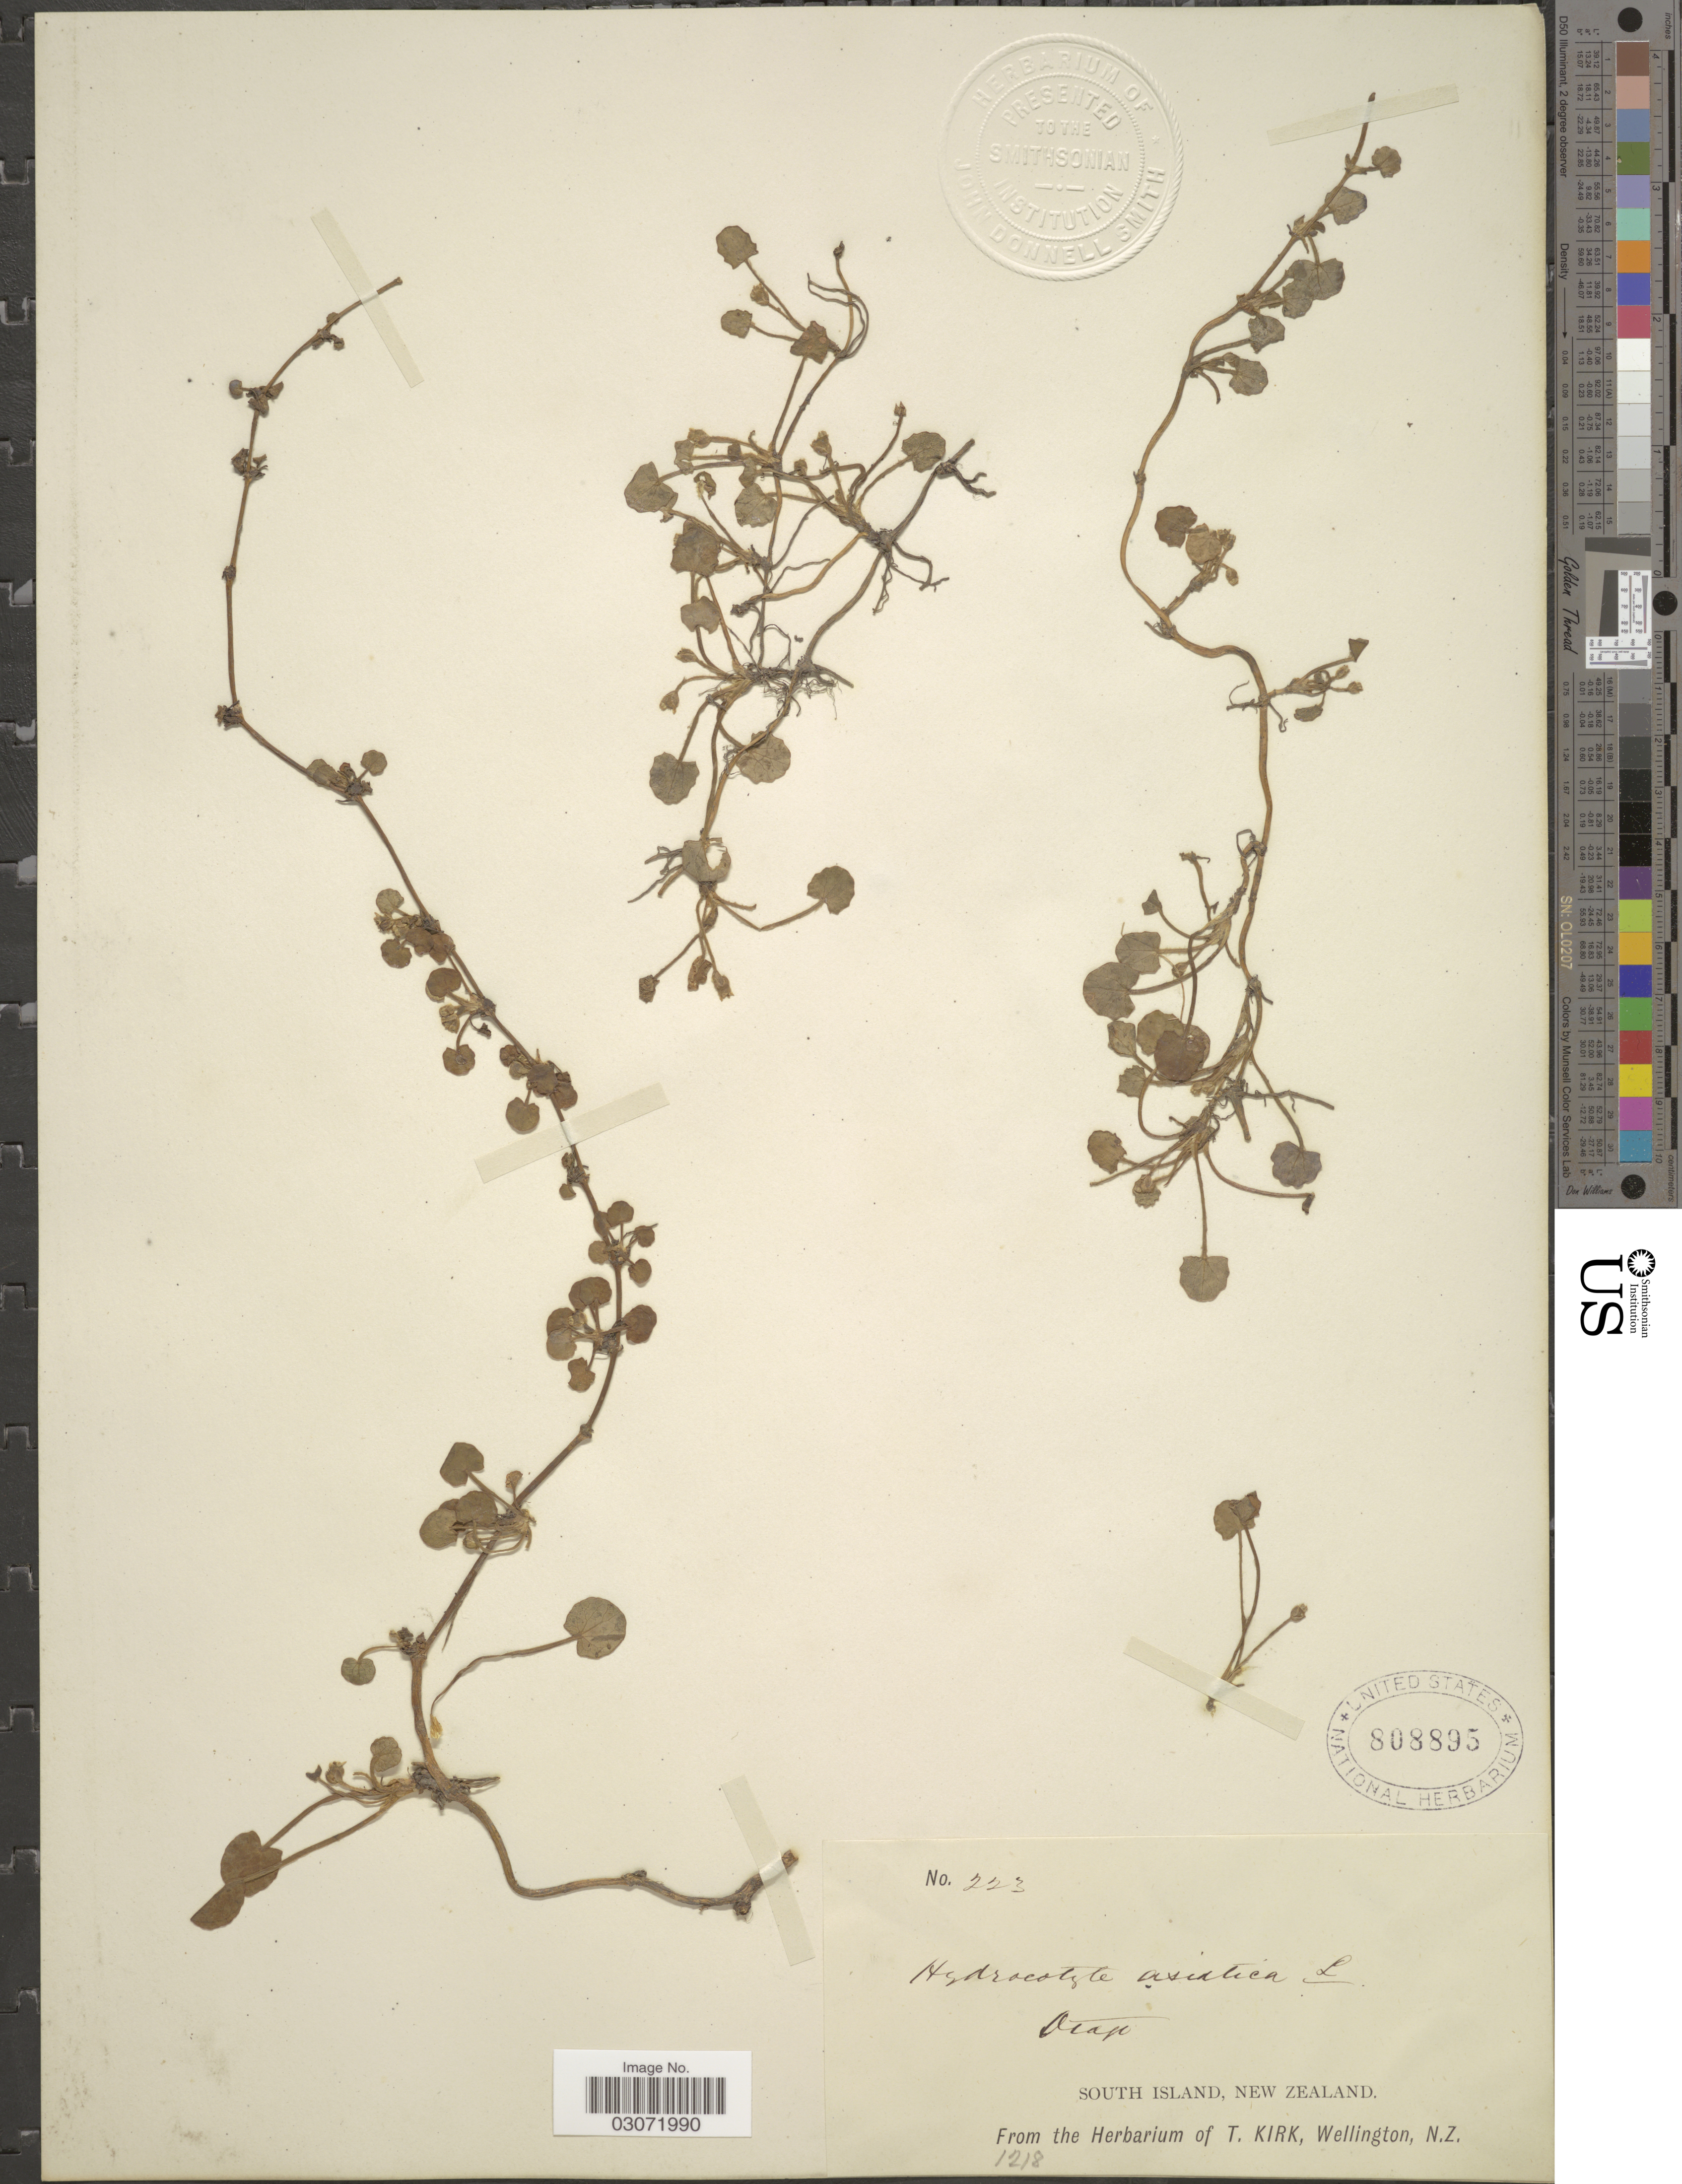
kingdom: Plantae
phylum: Tracheophyta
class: Magnoliopsida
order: Apiales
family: Apiaceae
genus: Centella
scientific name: Centella asiatica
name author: (L.) Urb.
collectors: ex herb. T. Kirk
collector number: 223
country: New Zealand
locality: South Island. Otago.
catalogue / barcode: US 808895